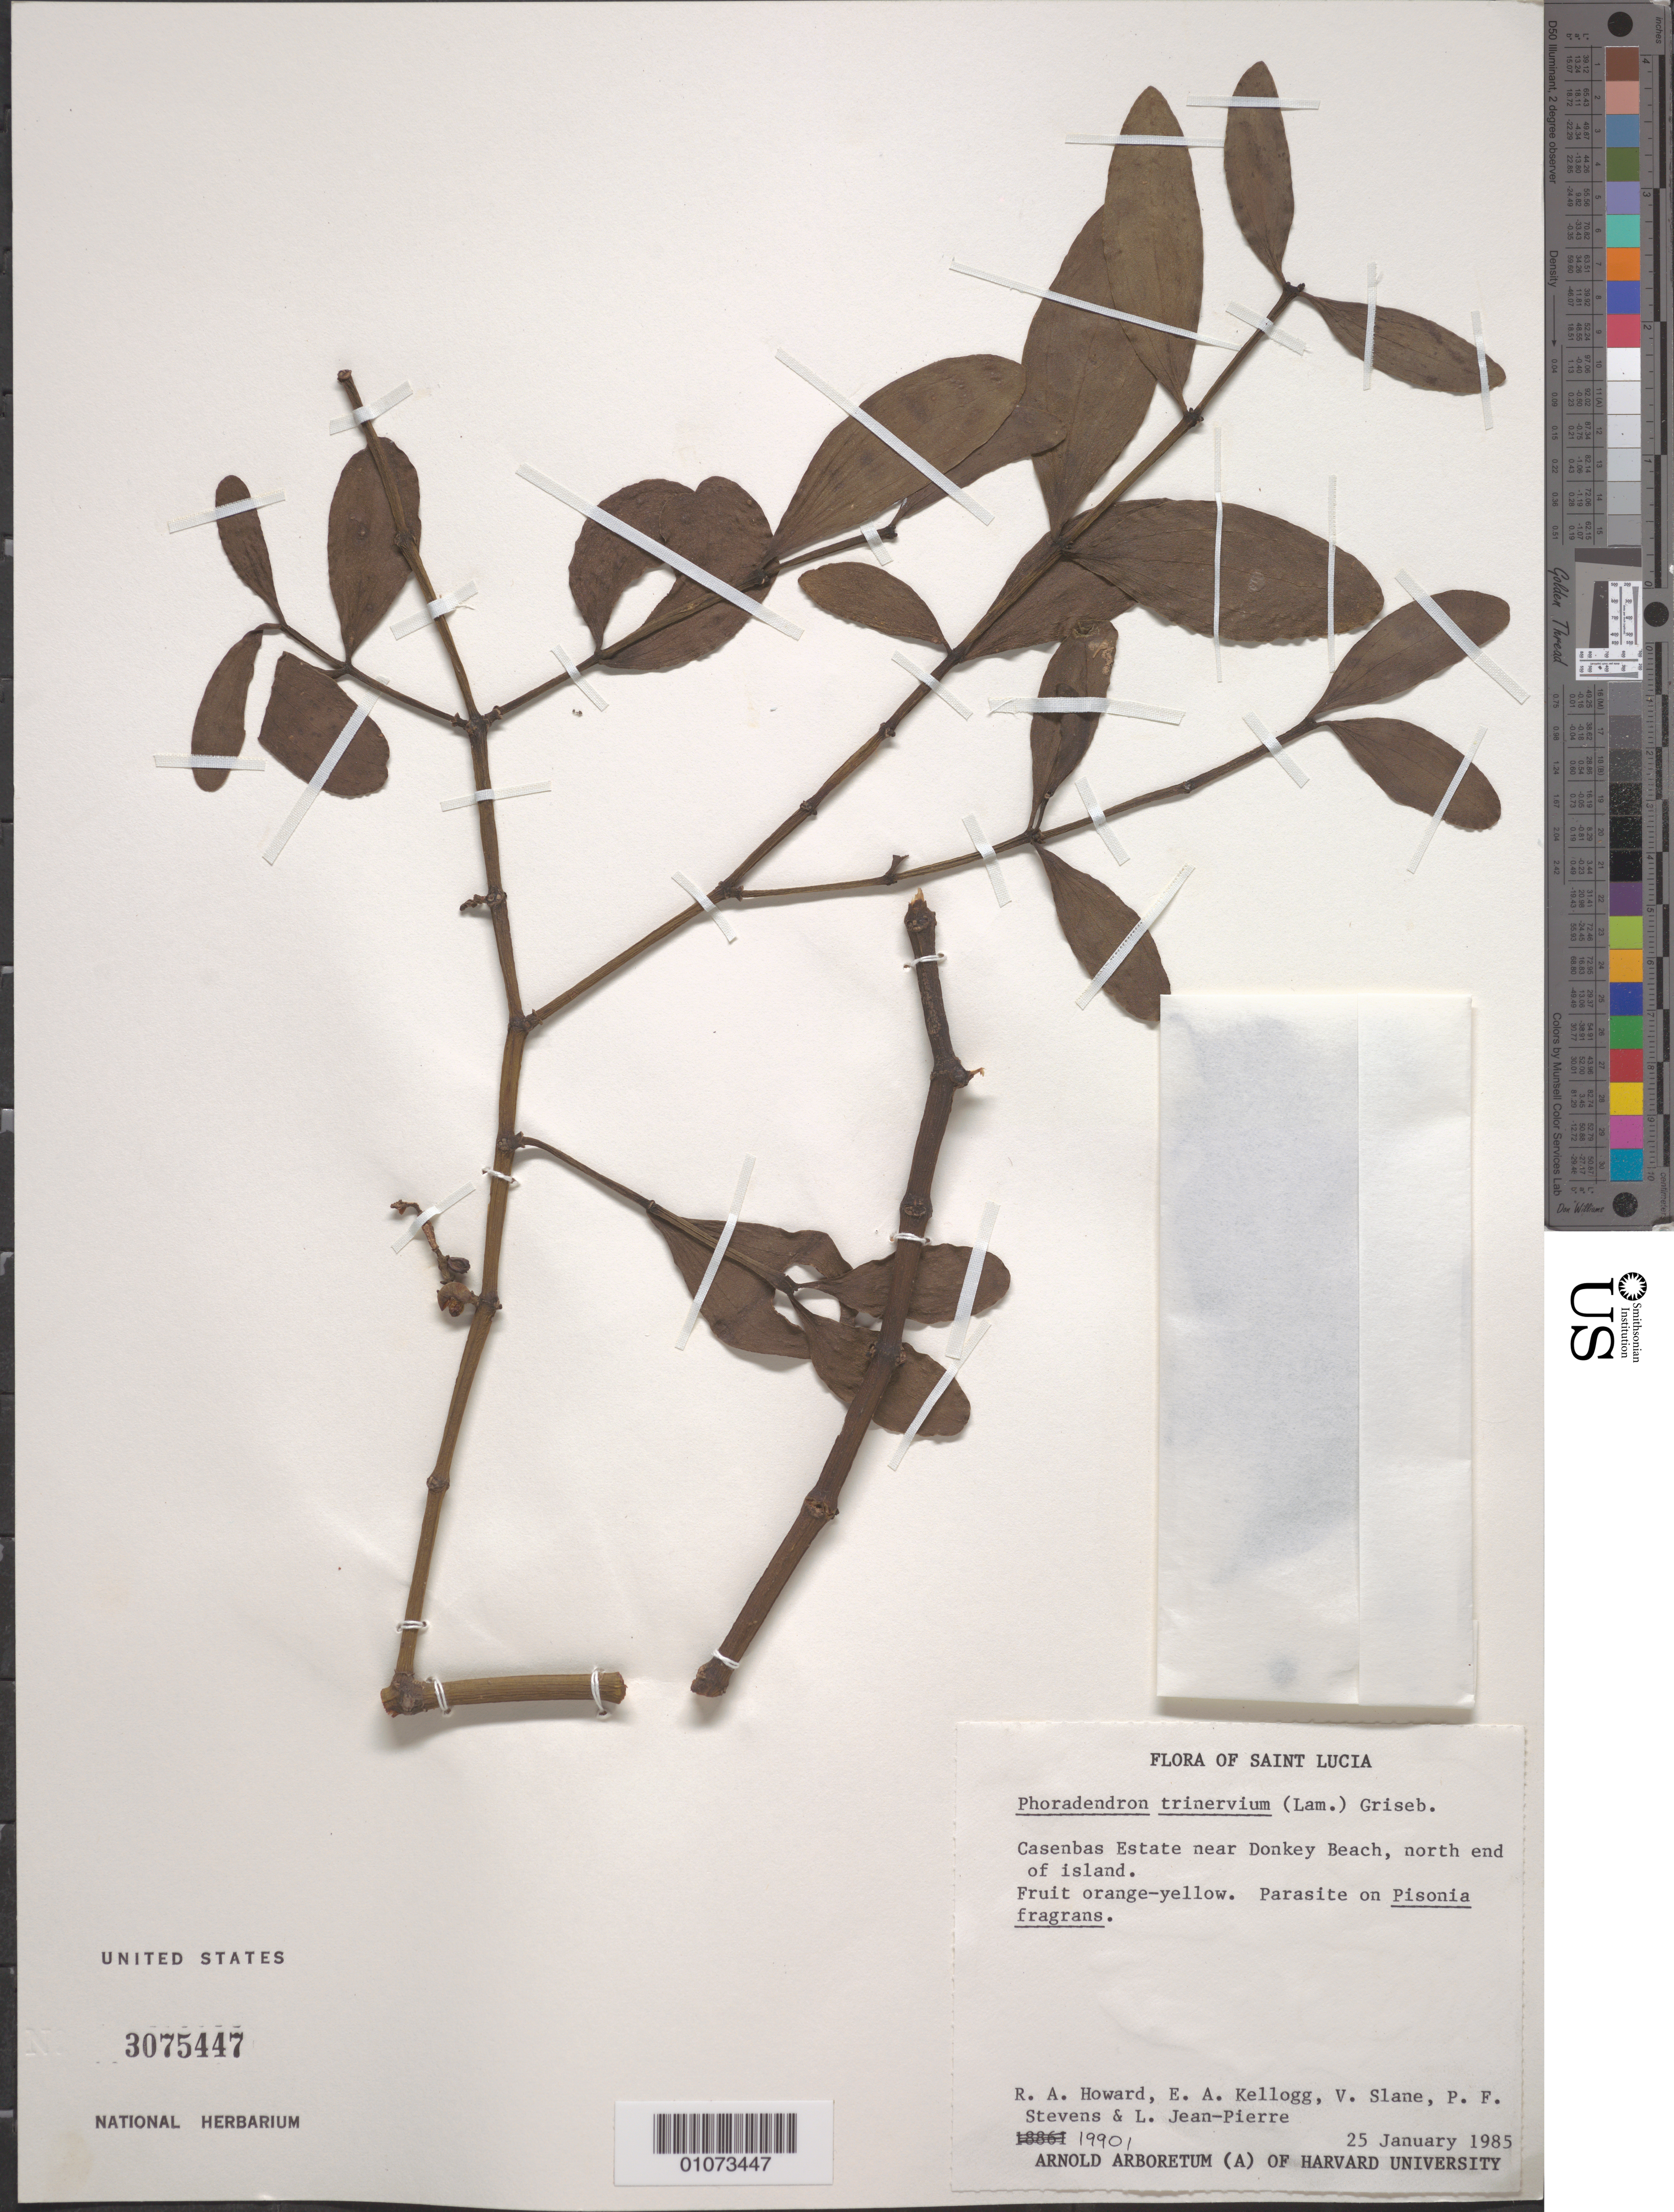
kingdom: Plantae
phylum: Tracheophyta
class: Magnoliopsida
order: Santalales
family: Viscaceae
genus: Phoradendron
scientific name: Phoradendron trinervium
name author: (Lam.) Griseb.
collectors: R. A. Howard, E. A. Kellogg, V. Slane, P. F. Stevens & L. L. Jean-Pierre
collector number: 19901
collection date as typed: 25 Jan 1985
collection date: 1985-01-25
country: St. Lucia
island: St. Lucia I.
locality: Casenbas Estate near Donkey Beach, north end of island.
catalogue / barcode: US 3075447